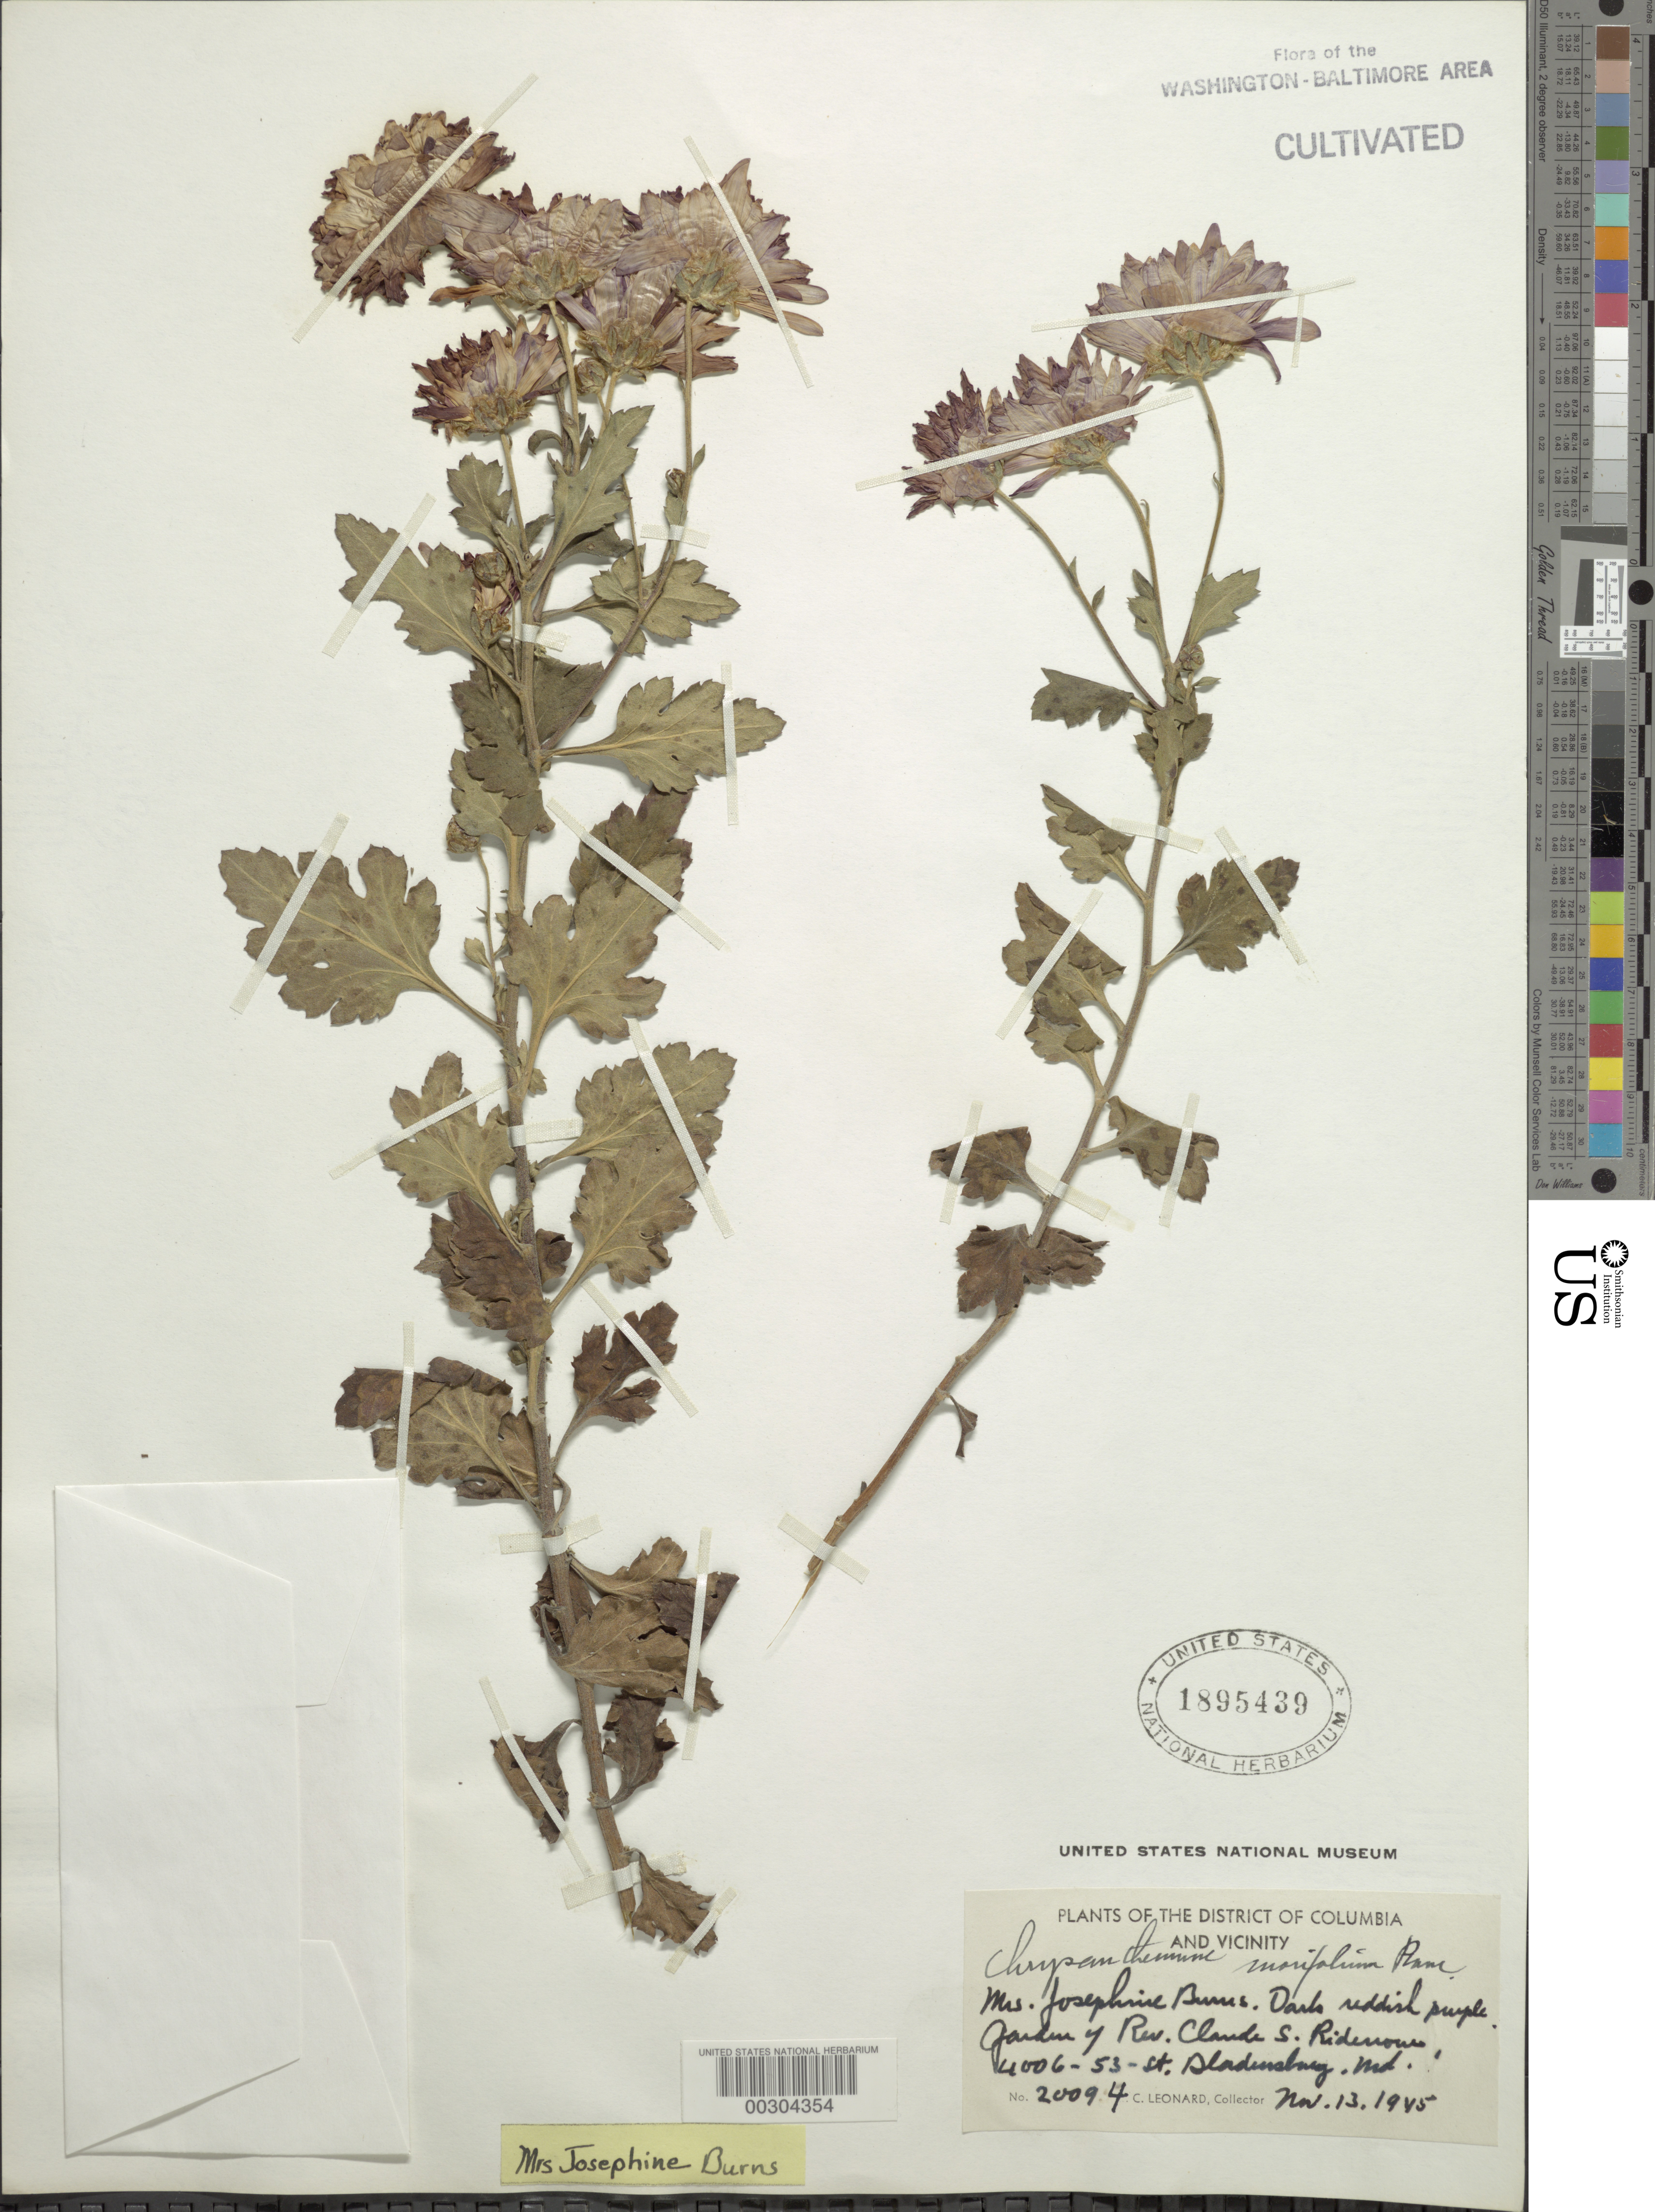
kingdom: Plantae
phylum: Tracheophyta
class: Magnoliopsida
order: Asterales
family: Asteraceae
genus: Chrysanthemum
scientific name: Chrysanthemum morifolium 'Mrs. Josephine Burns'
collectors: E. C. Leonard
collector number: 20094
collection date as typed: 13 Nov 1945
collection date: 1945-11-13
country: United States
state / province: Maryland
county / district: Prince George's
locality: Bladensburg, 4006 53 St, C.S. Ridenour's garden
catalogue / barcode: US 1895439